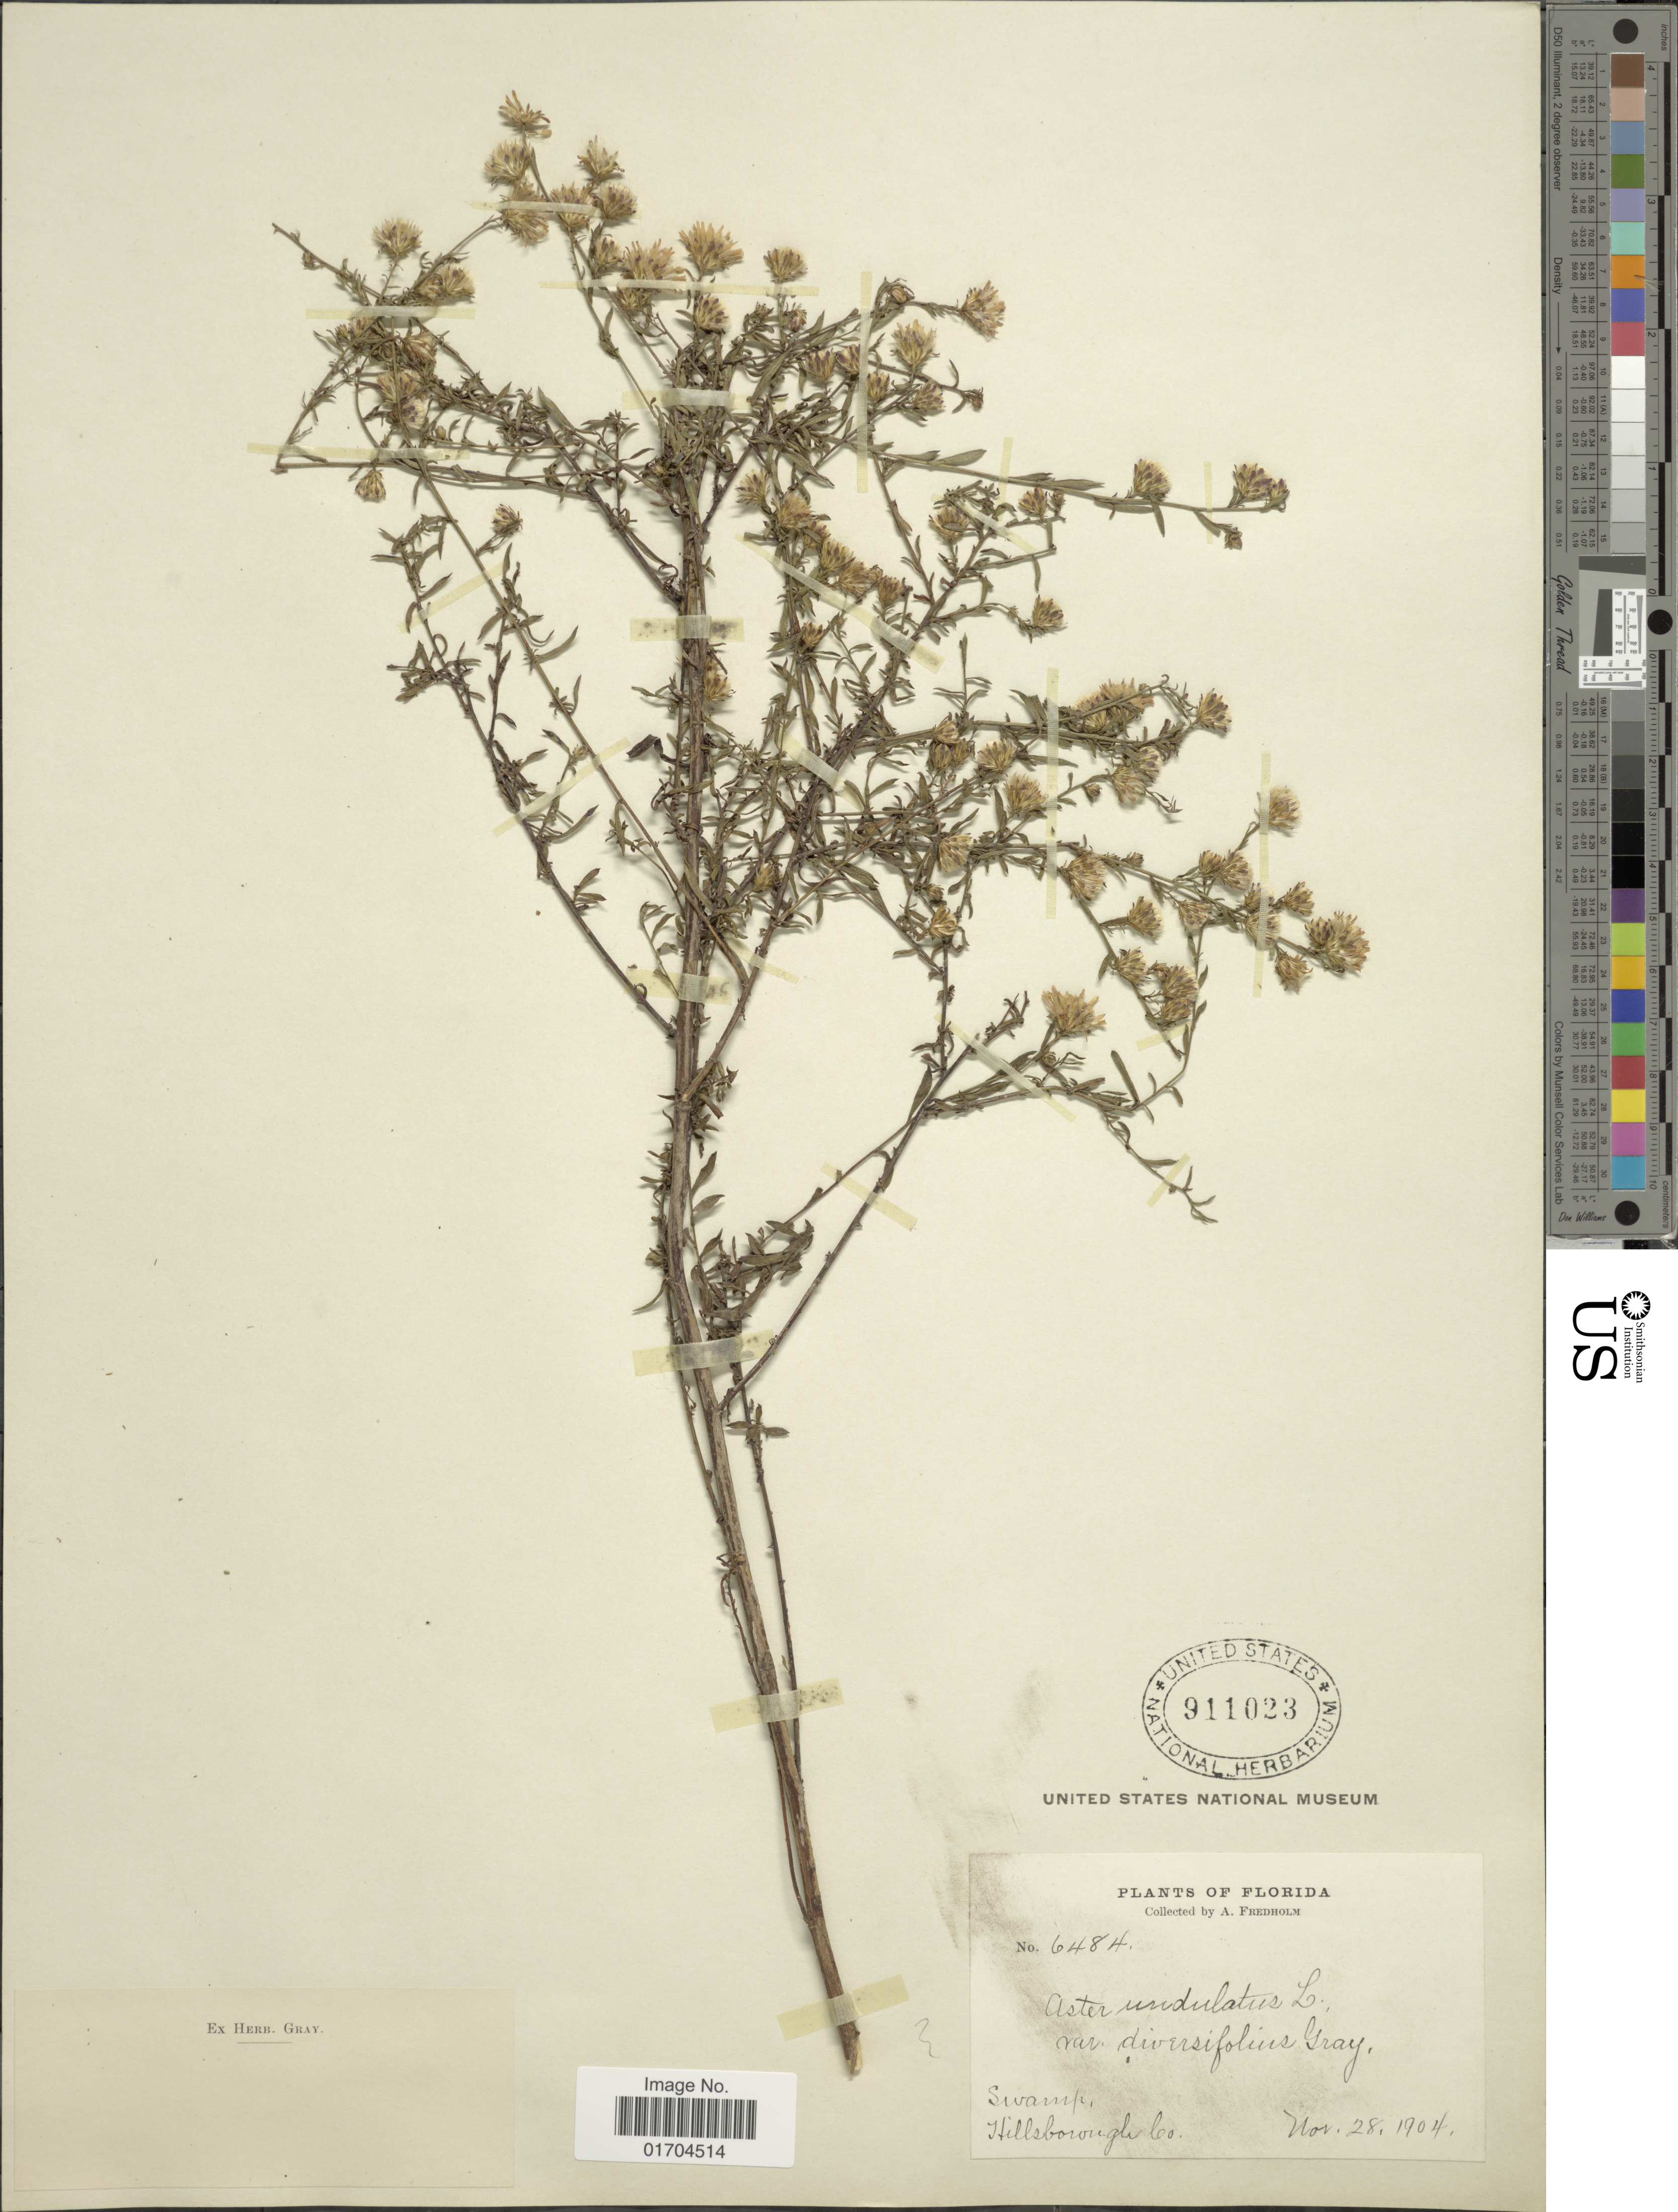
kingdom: Plantae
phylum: Tracheophyta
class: Magnoliopsida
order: Asterales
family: Asteraceae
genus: Symphyotrichum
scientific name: Symphyotrichum sp.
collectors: A. Fredholm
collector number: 6484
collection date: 1904-11-28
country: United States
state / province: Florida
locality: Hillsborough Co.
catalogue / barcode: US 911023